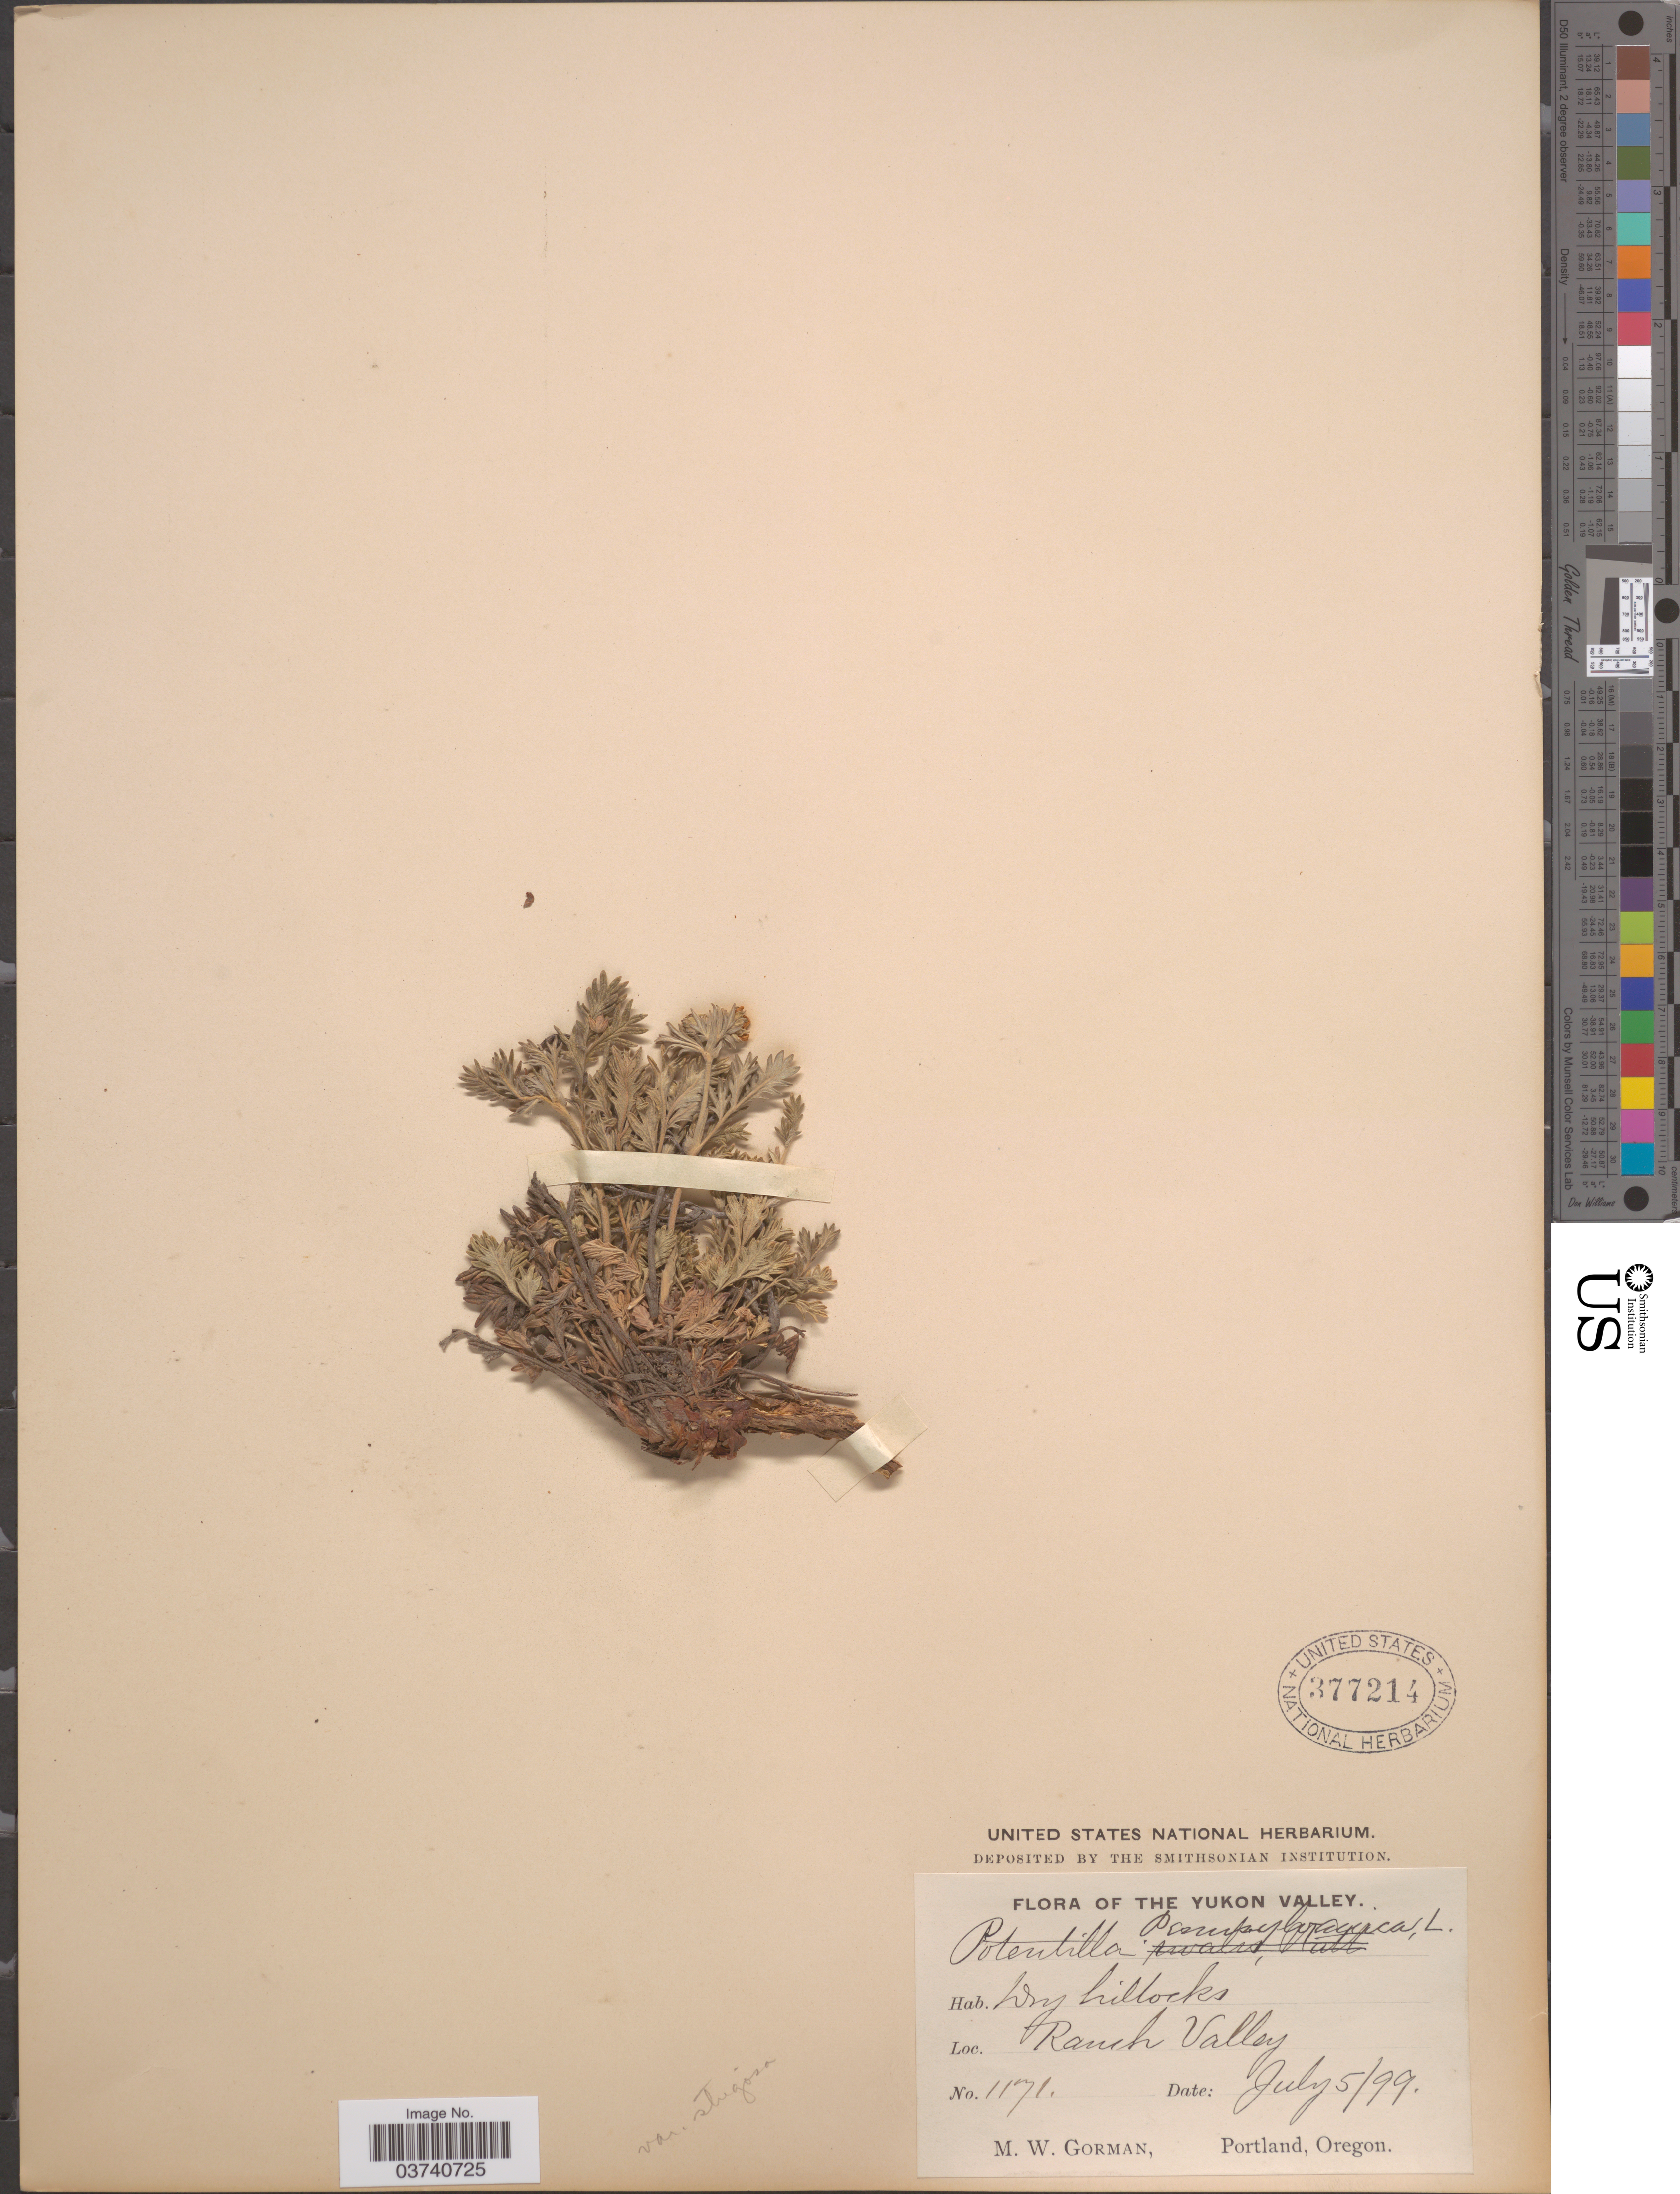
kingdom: Plantae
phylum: Tracheophyta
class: Magnoliopsida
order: Rosales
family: Rosaceae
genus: Potentilla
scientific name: Potentilla pensylvanica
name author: L.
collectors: M. W. Gorman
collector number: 1171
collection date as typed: Transcribed d/m/y: 5/7/99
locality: The Yukon Valley. Ranch Valley.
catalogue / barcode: US 377214